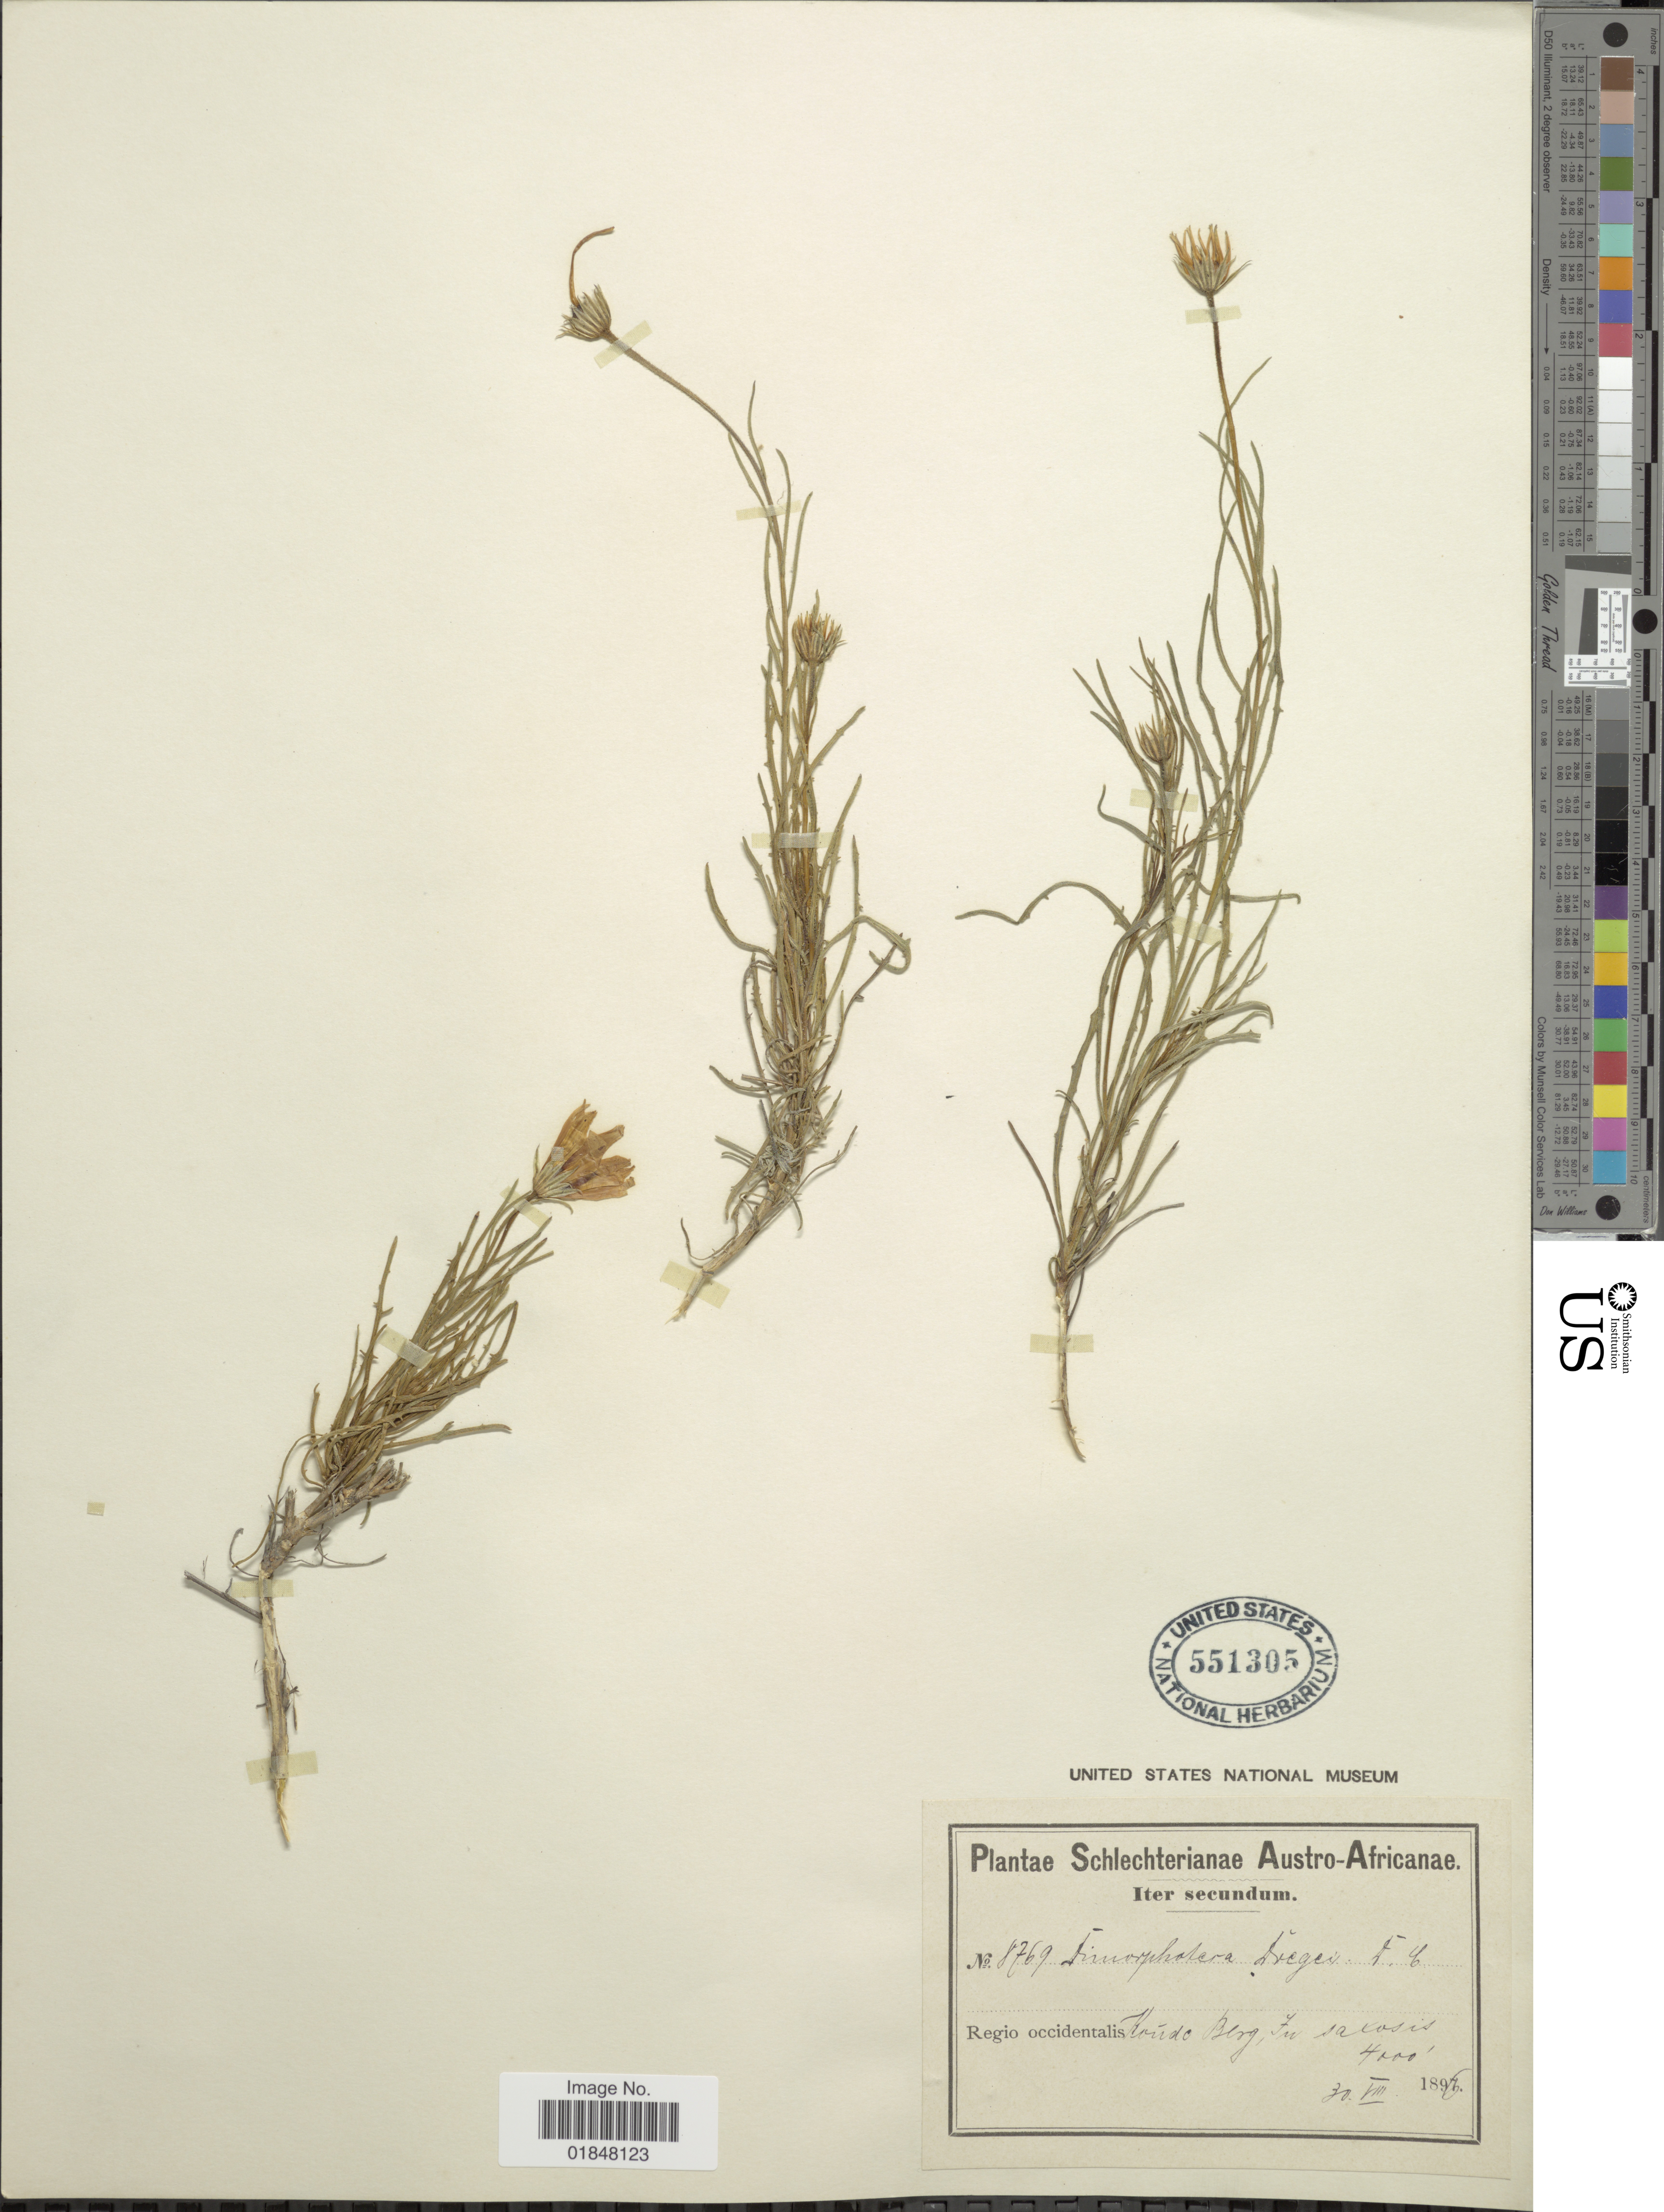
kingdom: Plantae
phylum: Tracheophyta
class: Magnoliopsida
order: Asterales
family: Asteraceae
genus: Dimorphotheca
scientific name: Dimorphotheca dregei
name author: DC.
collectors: Schlechter, --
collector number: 8769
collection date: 1896-08-30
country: South Africa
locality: Austro-Africanae, Regio occidentalis. Koudeberg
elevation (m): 1219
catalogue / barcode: US 551305